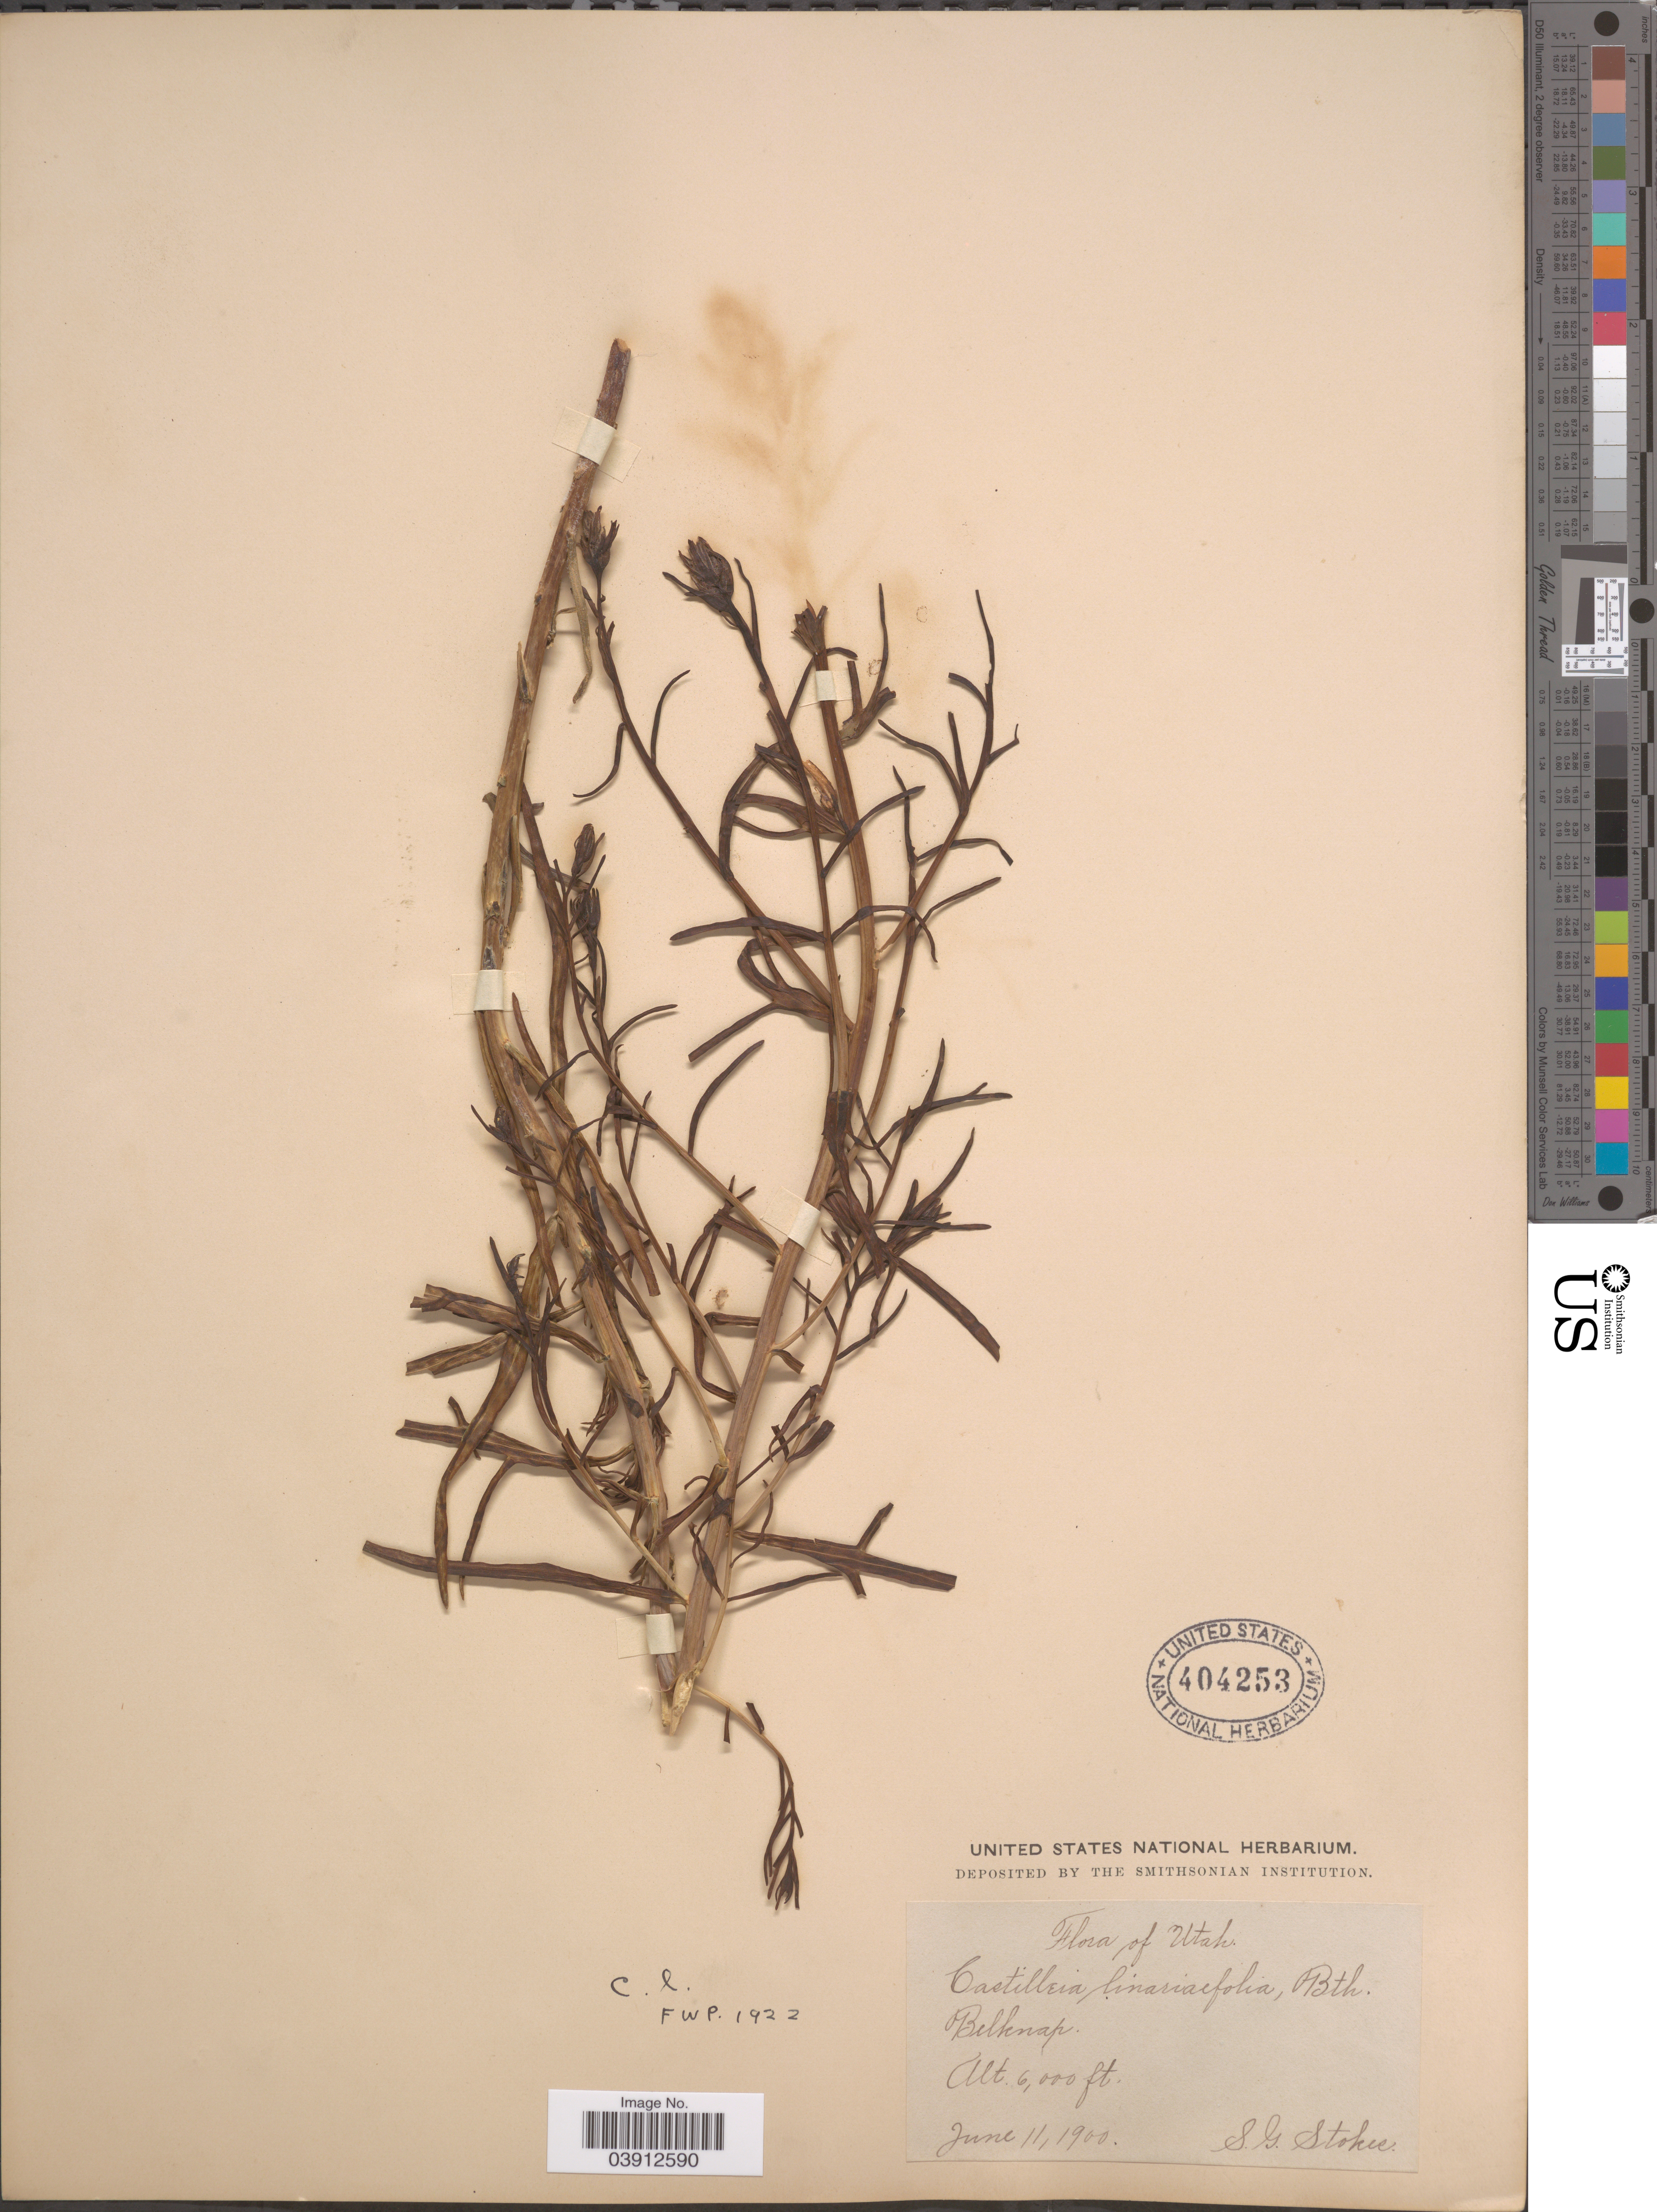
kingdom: Plantae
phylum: Tracheophyta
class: Magnoliopsida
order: Lamiales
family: Orobanchaceae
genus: Castilleja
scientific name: Castilleja linariifolia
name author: Benth.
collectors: S. G. Stokes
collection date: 1900-06-11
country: United States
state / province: Utah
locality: Belknap.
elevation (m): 1829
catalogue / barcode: US 404253